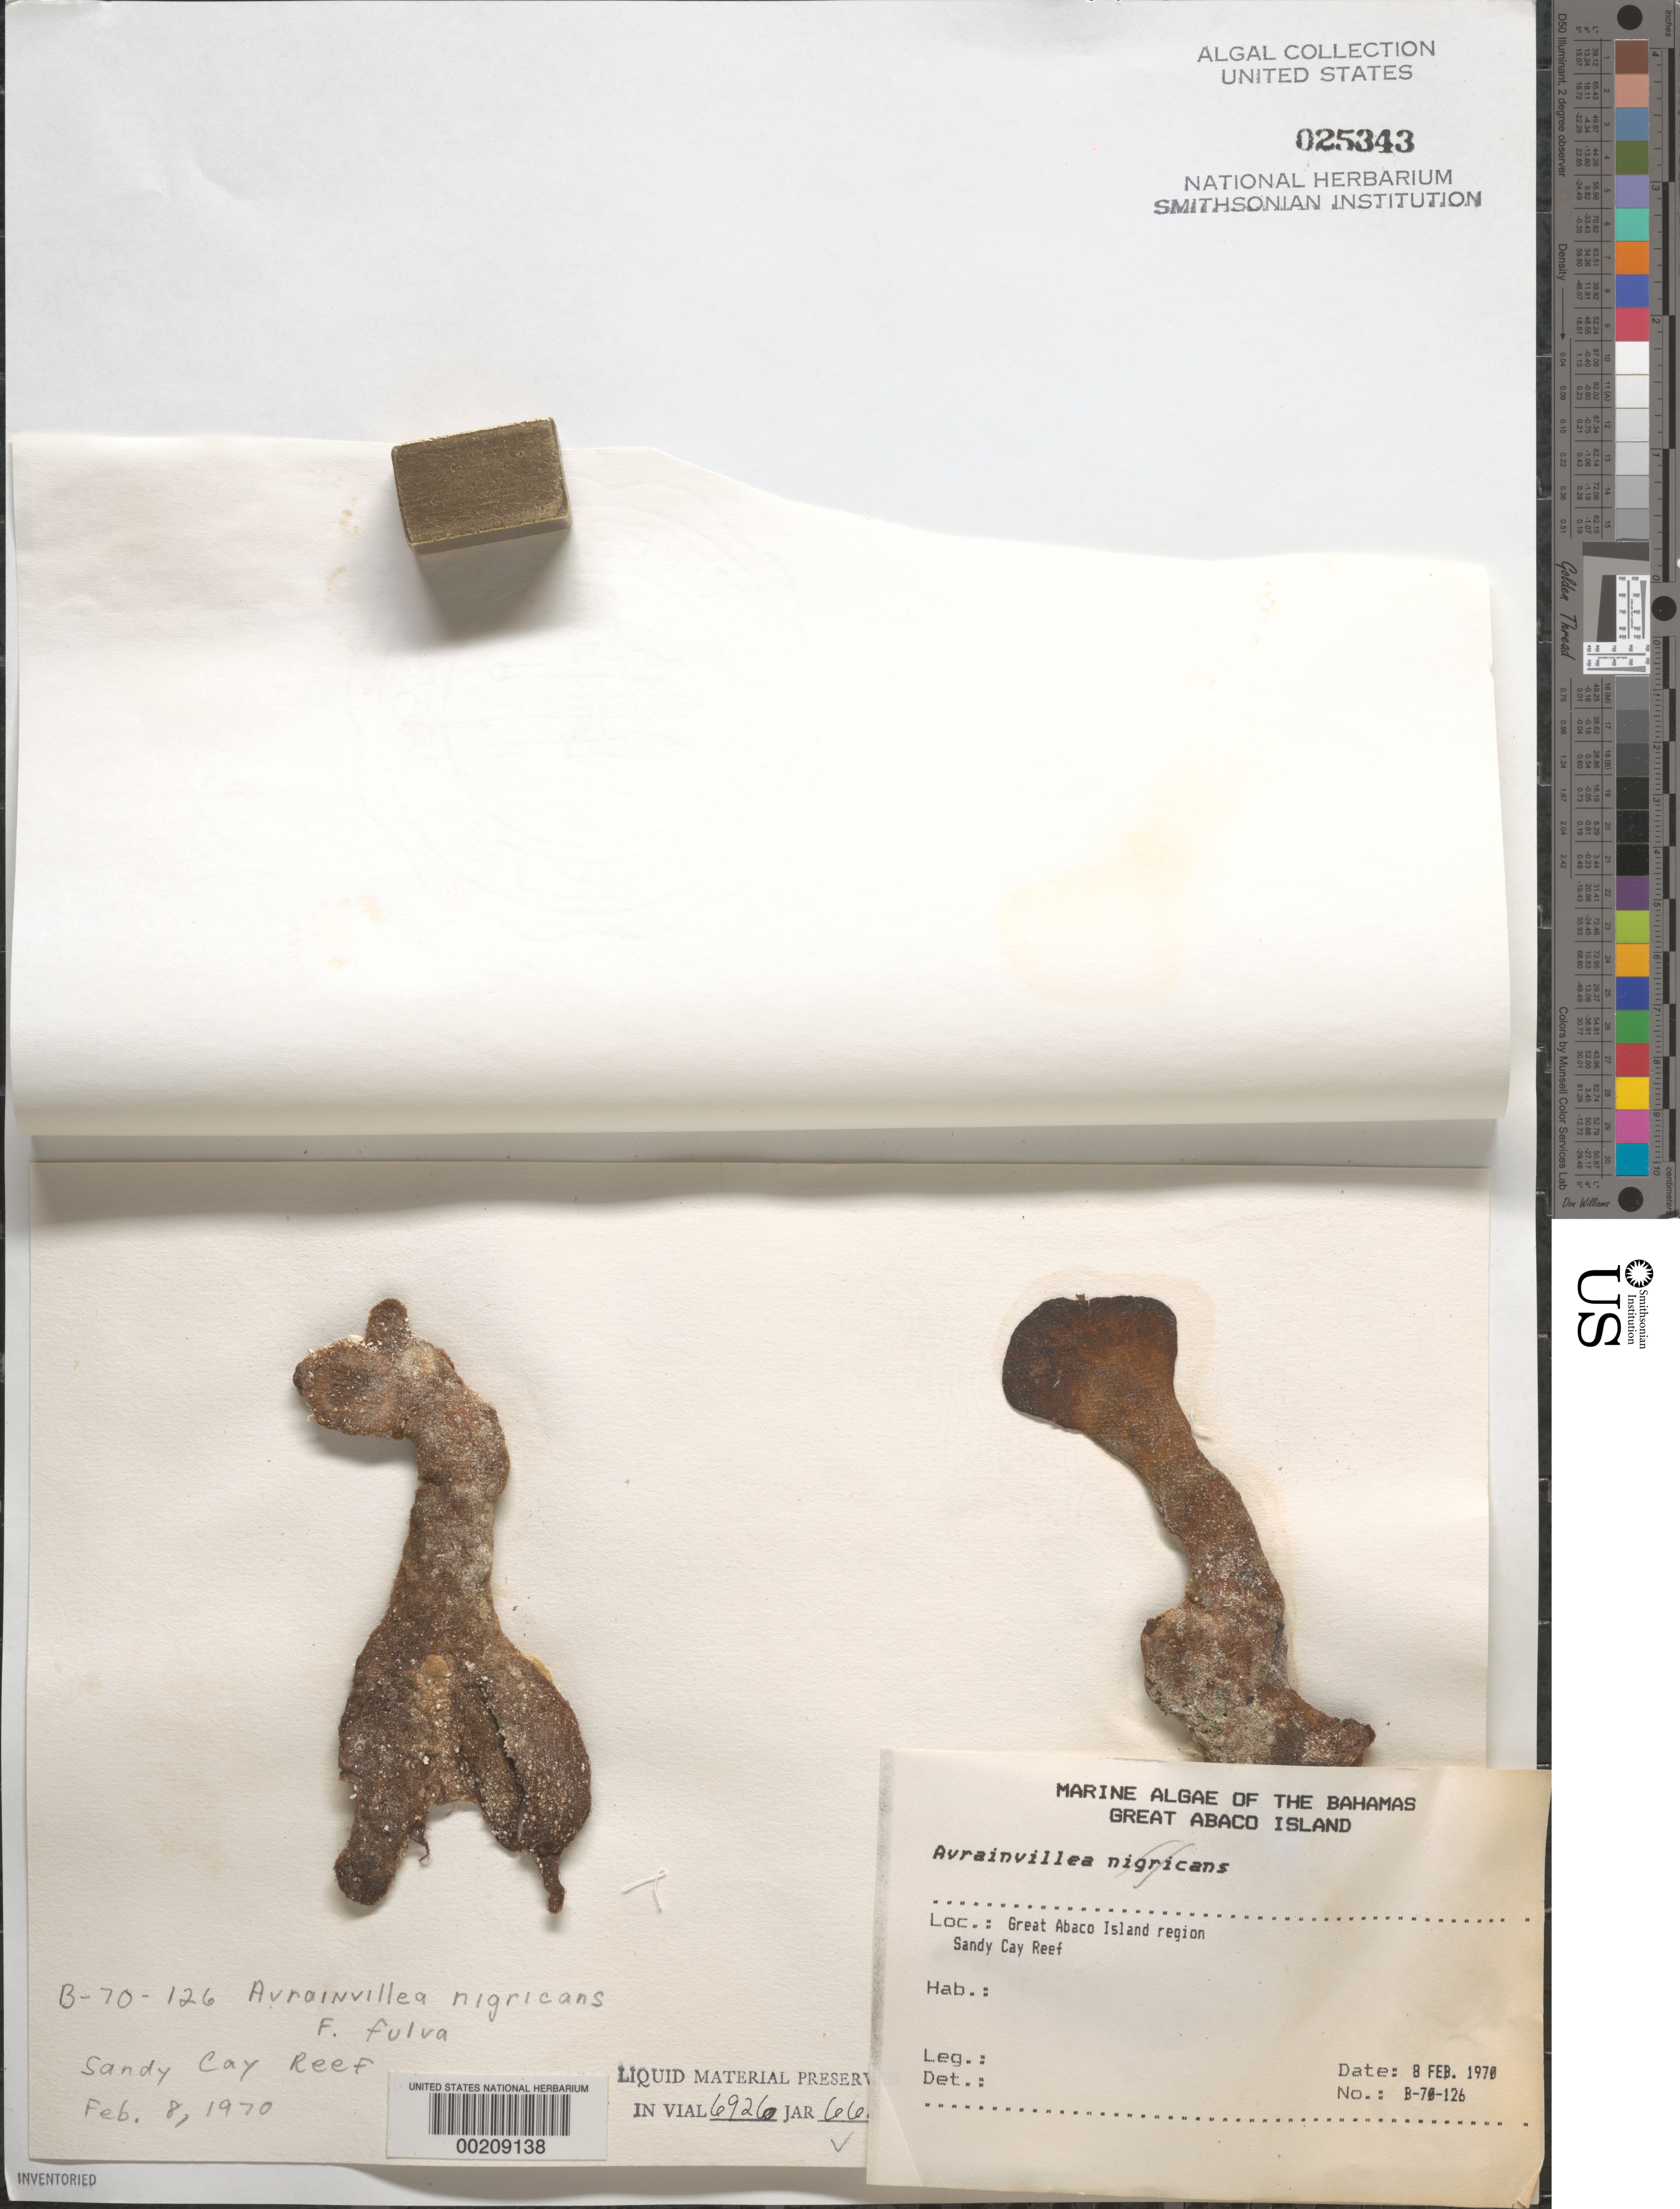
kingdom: Plantae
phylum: Chlorophyta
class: Ulvophyceae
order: Bryopsidales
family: Dichotomosiphonaceae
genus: Avrainvillea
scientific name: Avrainvillea fulva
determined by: Littler, D. S.; Littler, M. M.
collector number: B-70-126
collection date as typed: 08 Feb 1970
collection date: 1970-02-08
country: Bahamas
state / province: Abaco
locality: Sandy cay reef, great abaco island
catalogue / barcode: US 25343